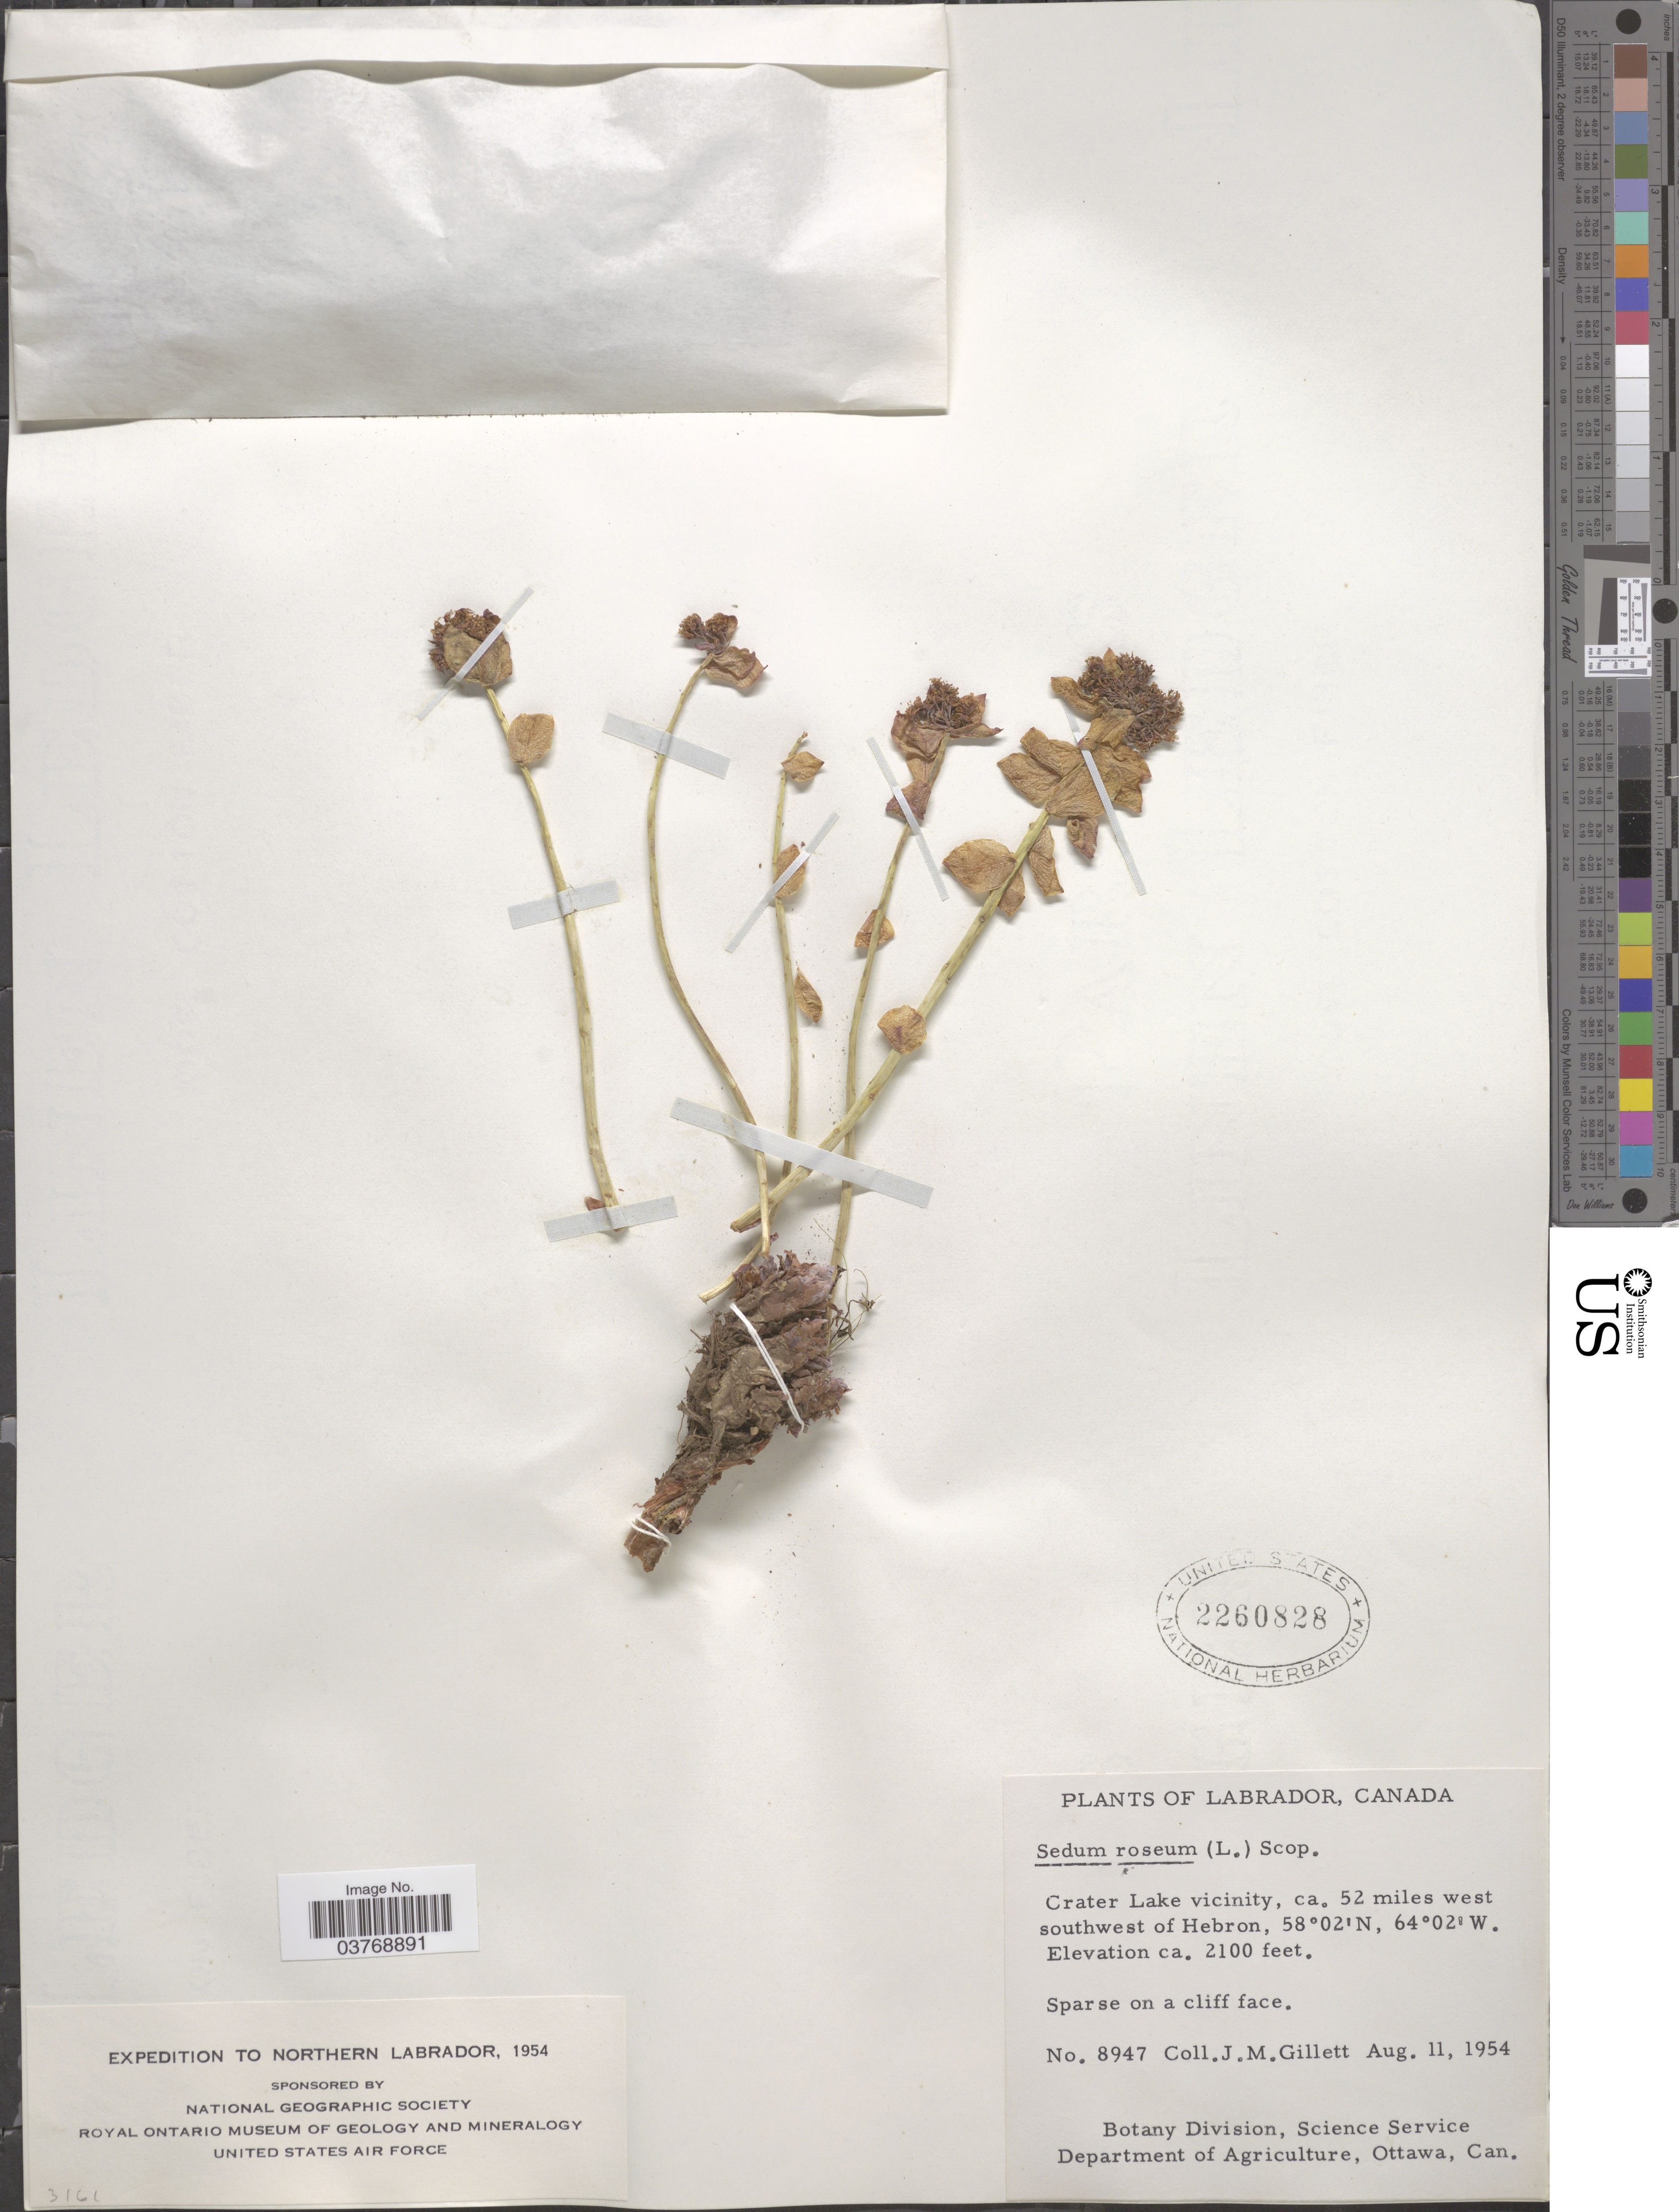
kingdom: Plantae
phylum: Tracheophyta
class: Magnoliopsida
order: Saxifragales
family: Crassulaceae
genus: Rhodiola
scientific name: Rhodiola rosea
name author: L.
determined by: Strong, Mark T., (BOT), Smithsonian Institution - National Museum of Natural History (UNITED STATES)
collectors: J. M. Gillett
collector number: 8947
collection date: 1954-08-11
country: Canada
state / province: Newfoundland and Labrador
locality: Northern Labrador. Labrador. Crater Lake vicinity, ca. 52 miles west southwest of Hebron.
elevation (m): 640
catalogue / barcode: US 2260828